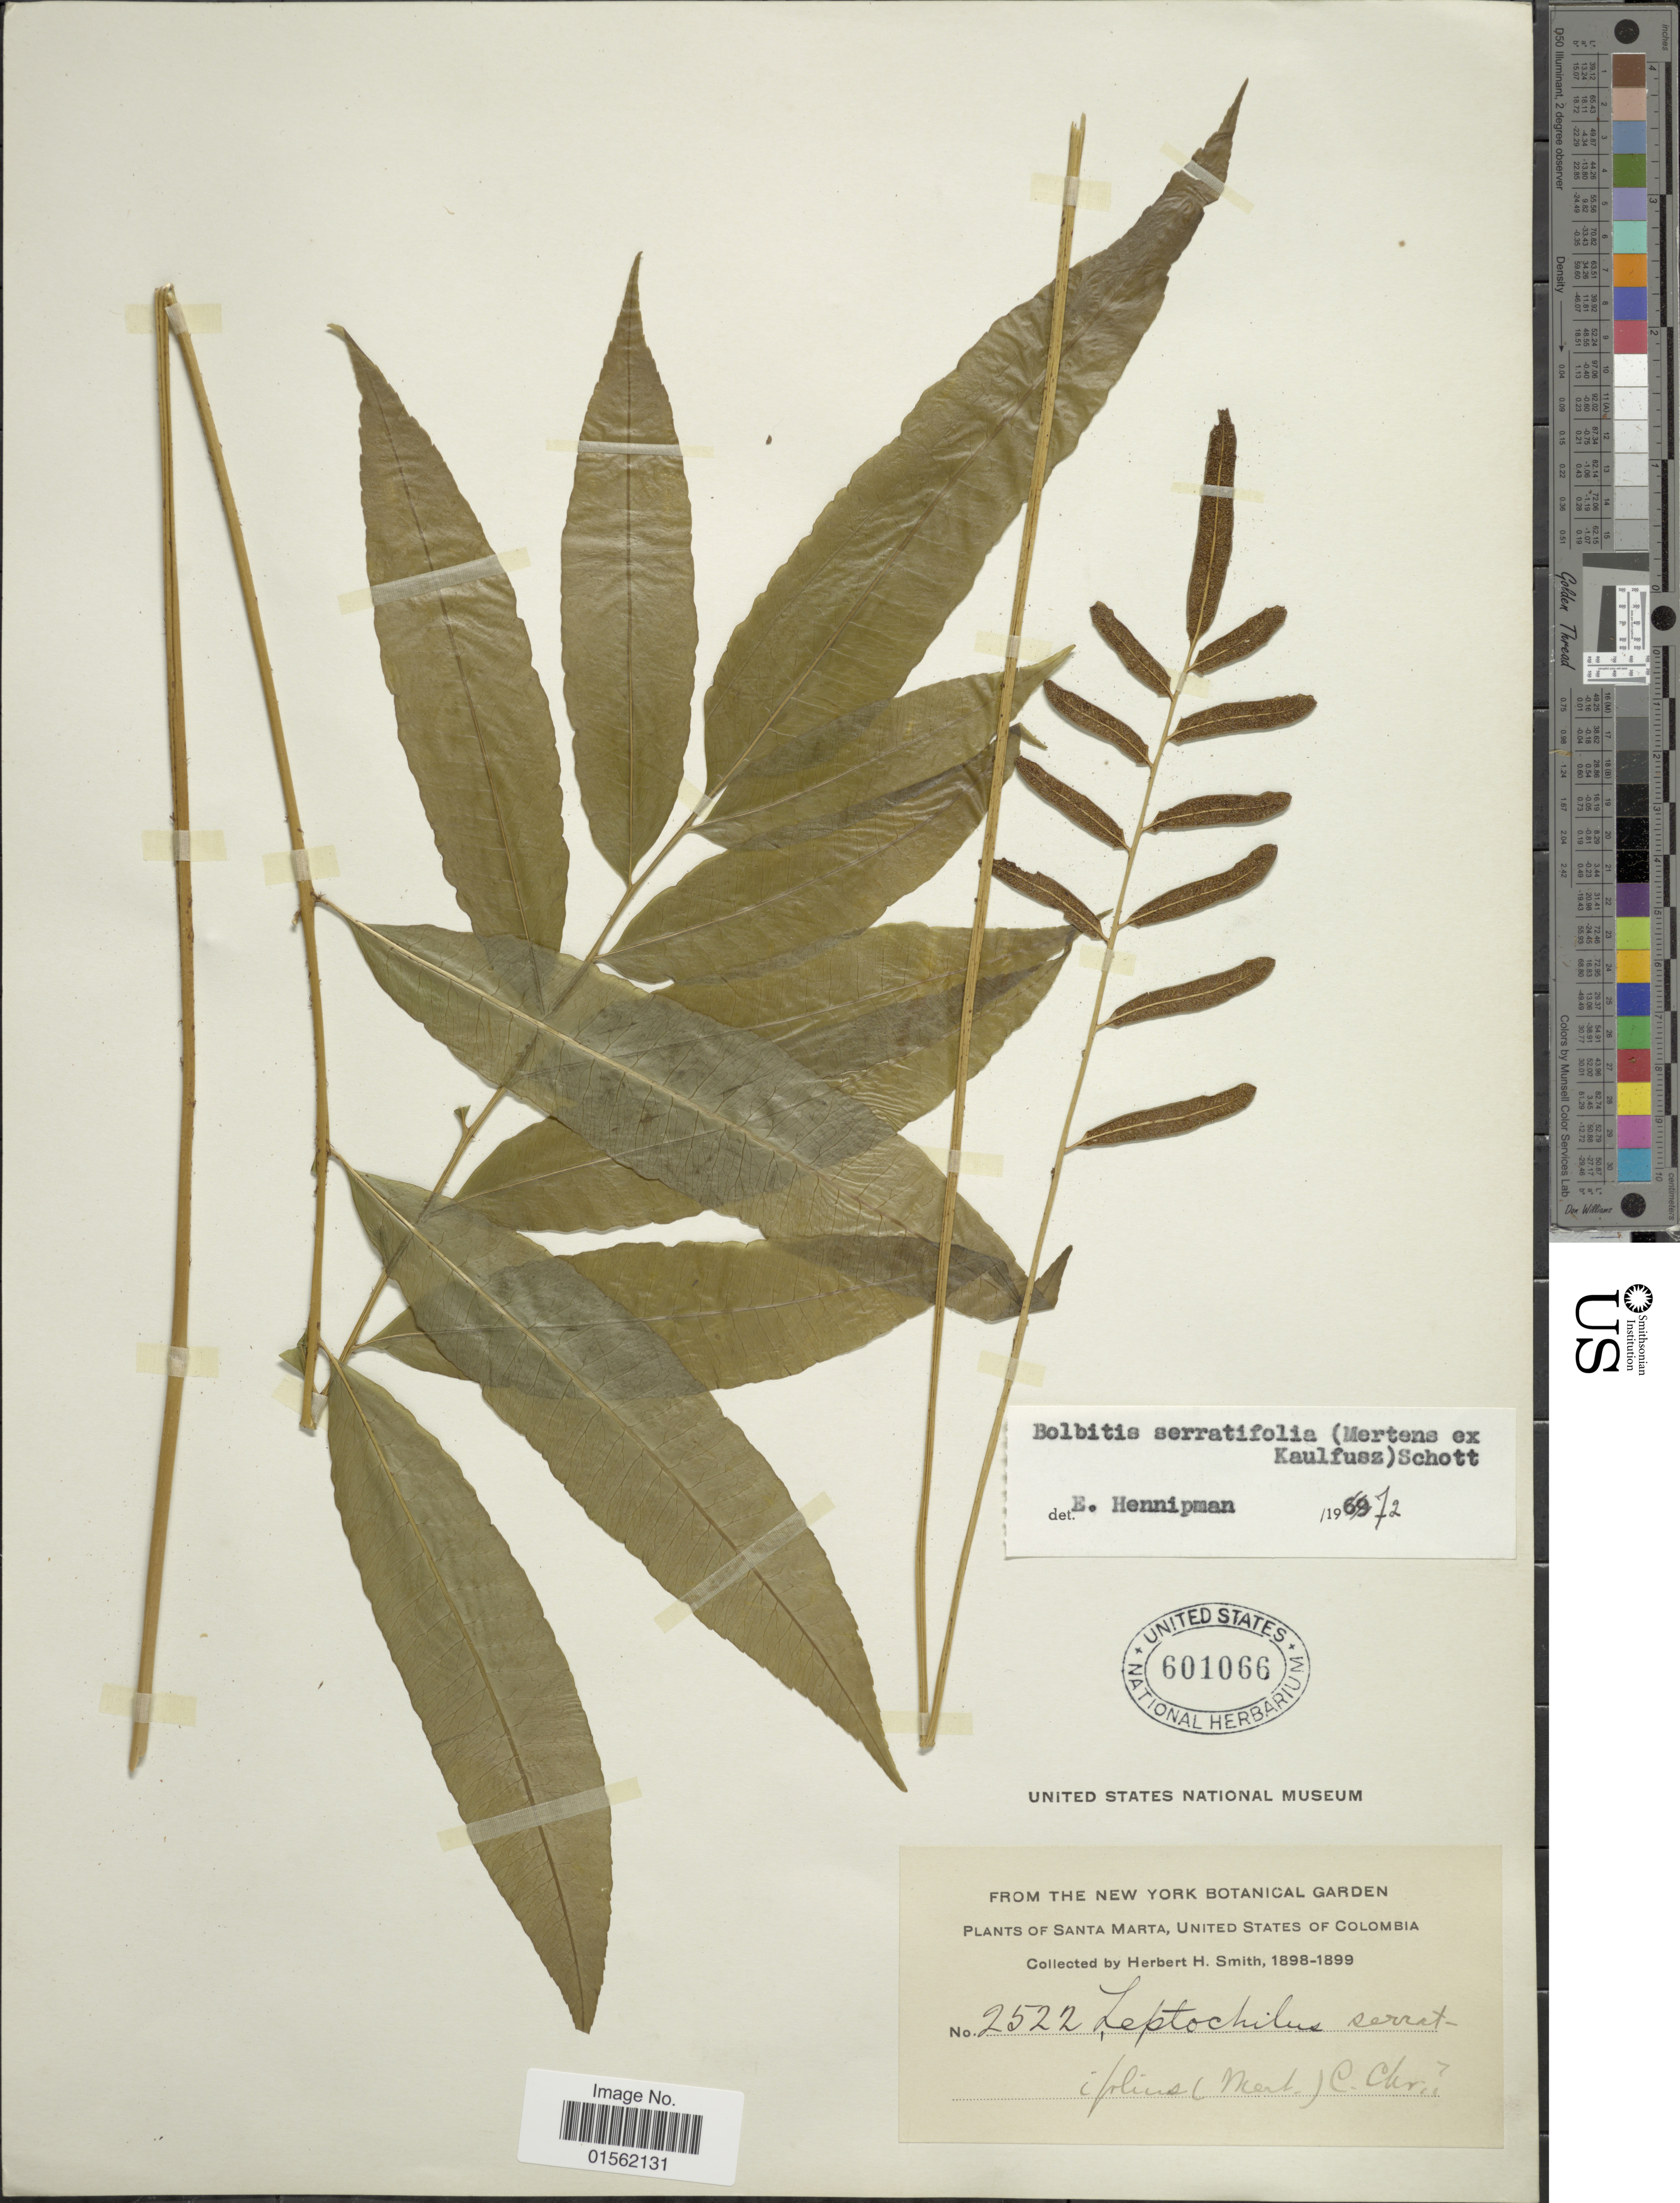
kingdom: Plantae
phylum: Tracheophyta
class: Polypodiopsida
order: Polypodiales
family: Dryopteridaceae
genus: Bolbitis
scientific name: Bolbitis serratifolia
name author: (Mert. ex Kaulf.) Schott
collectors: Herbert H. Smith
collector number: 2522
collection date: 1898/1899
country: Colombia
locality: Santa Marta, United States of Colombia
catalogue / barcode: US 601066